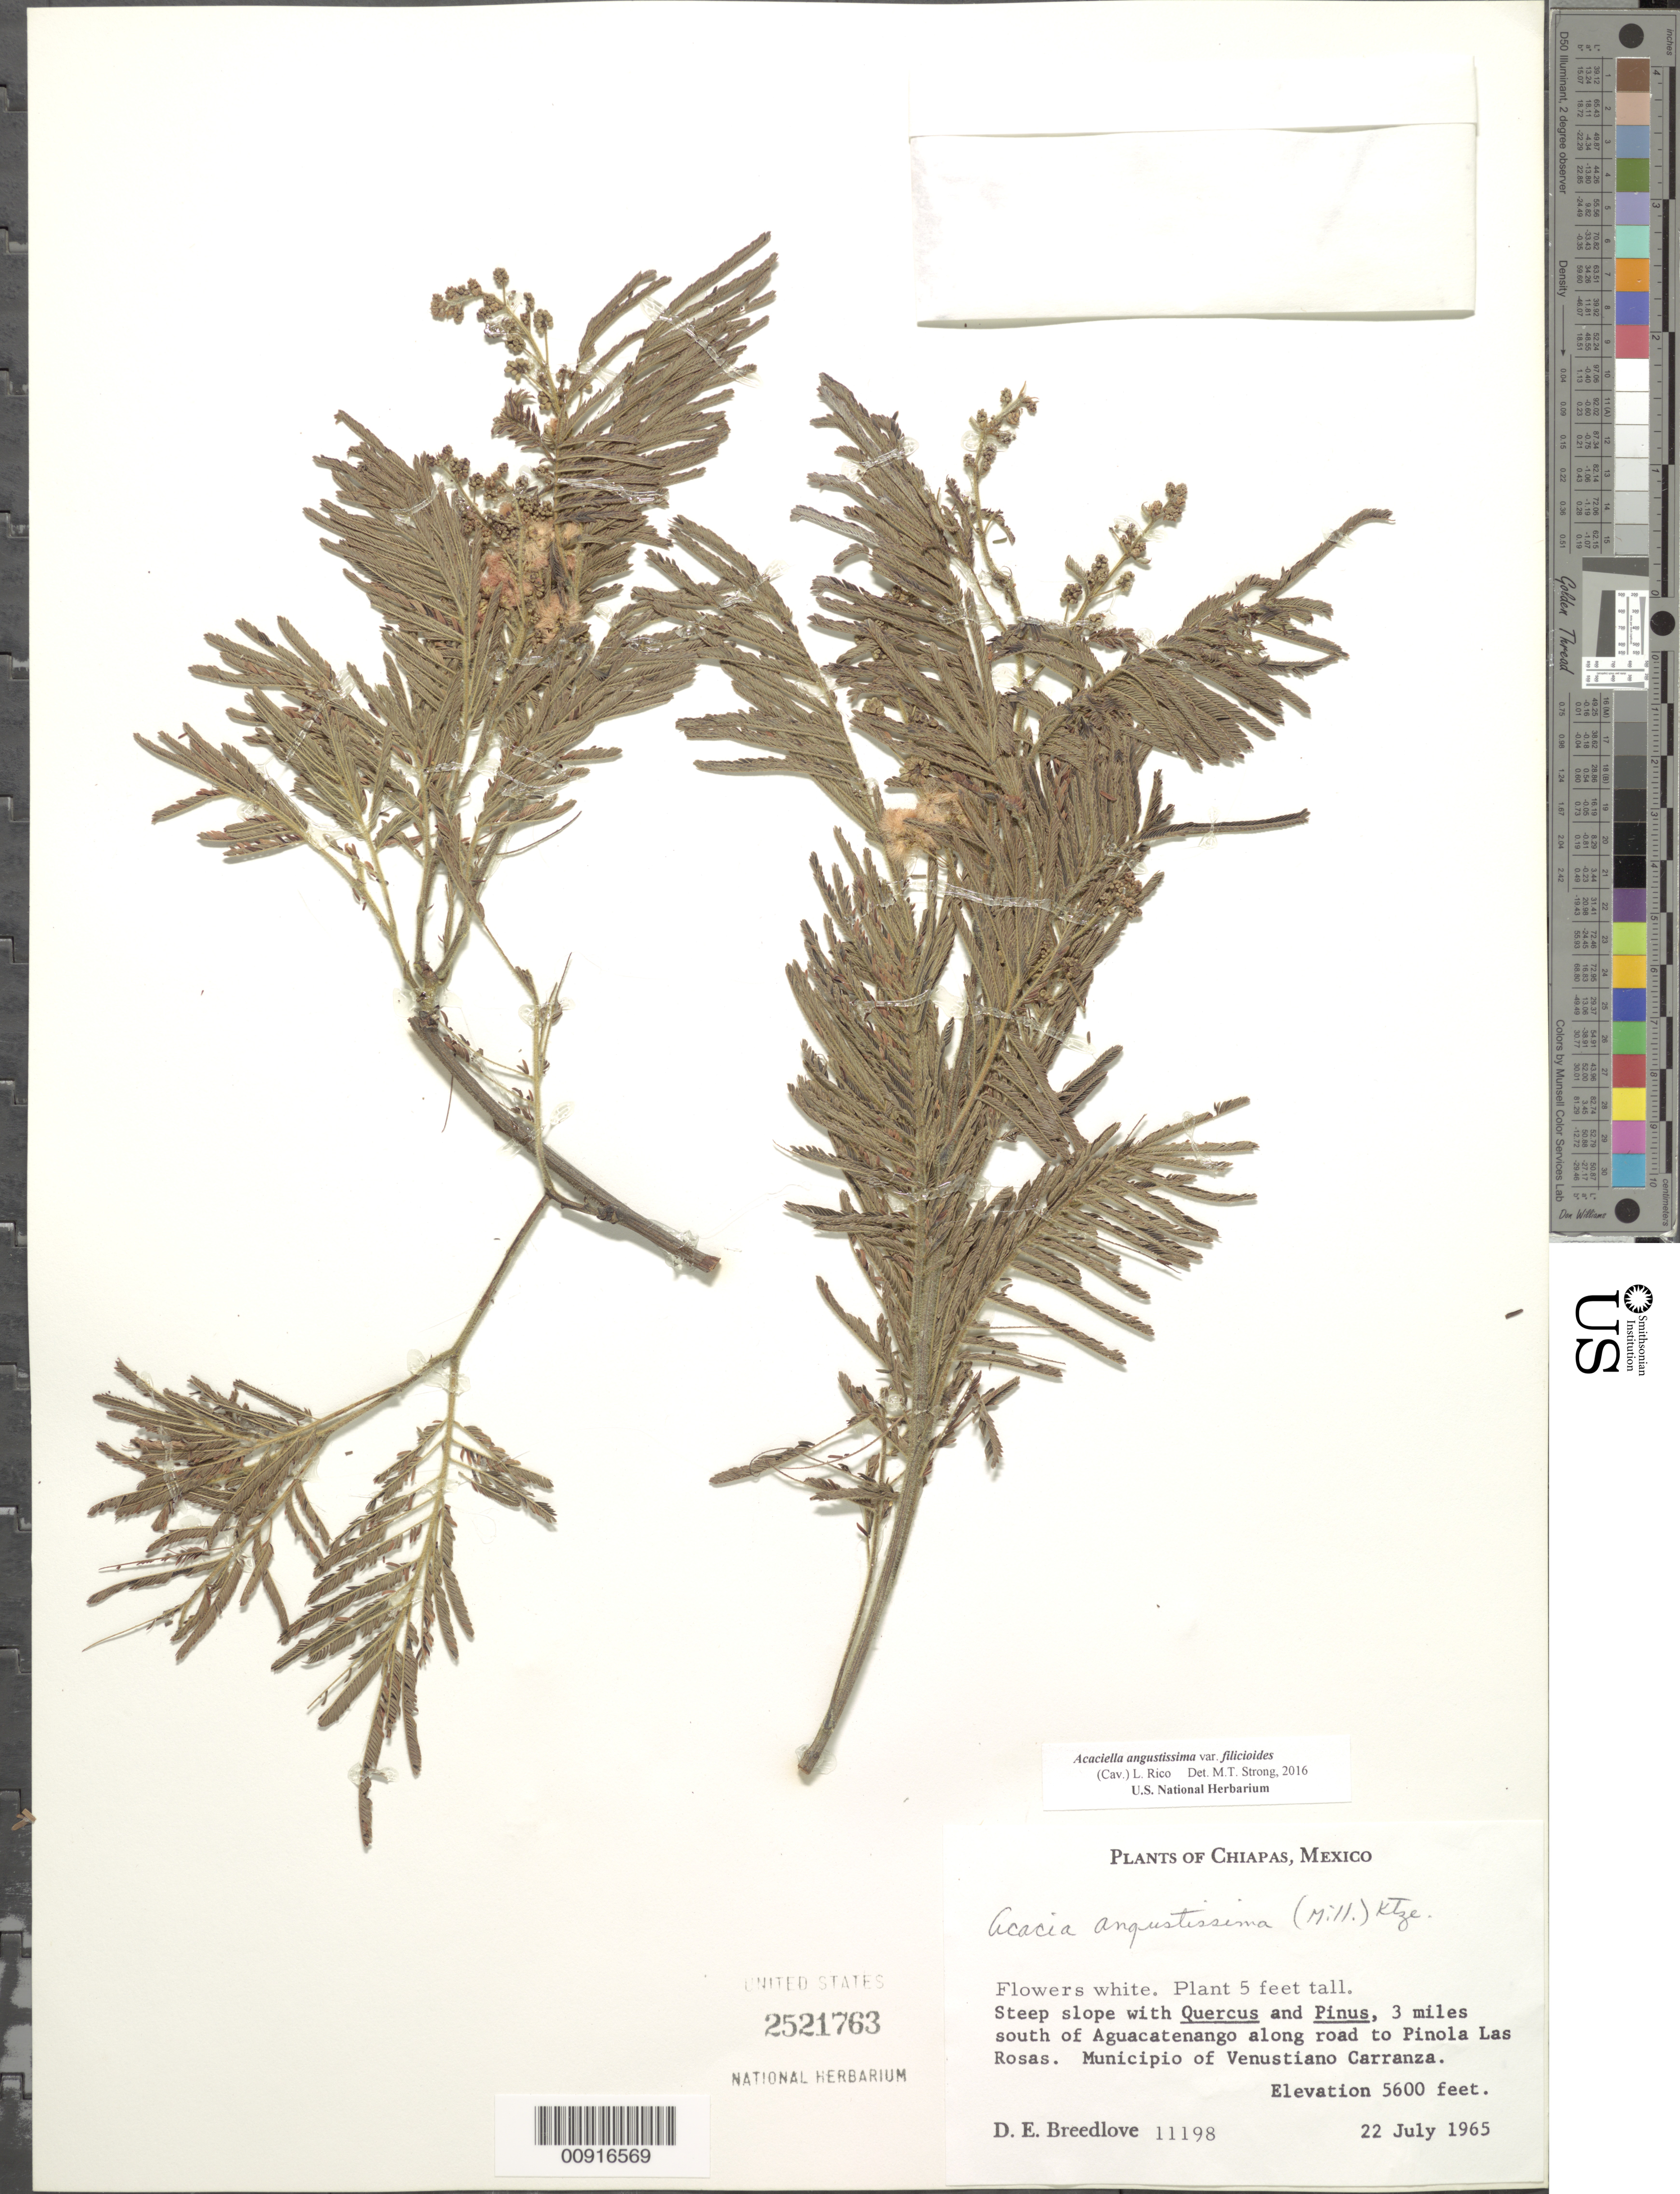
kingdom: Plantae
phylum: Tracheophyta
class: Magnoliopsida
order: Fabales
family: Fabaceae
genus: Acaciella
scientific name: Acaciella angustissima var. filicioides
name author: (Cav.) L. Rico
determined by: Strong, M. T., (US), Smithsonian Institution - National Museum of Natural History (UNITED STATES)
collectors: D. E. Breedlove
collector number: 11198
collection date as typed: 22 Jul 1965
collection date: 1965-07-22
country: Mexico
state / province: Chiapas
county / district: Venustiano Carranza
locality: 3 miles south of Aguacatenango along road to Pinola Las Rosas. Municipio of Venustiano Carranza, Chiapas.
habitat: Steep slope with Quercus and Pinus.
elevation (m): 1707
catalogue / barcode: US 2521763